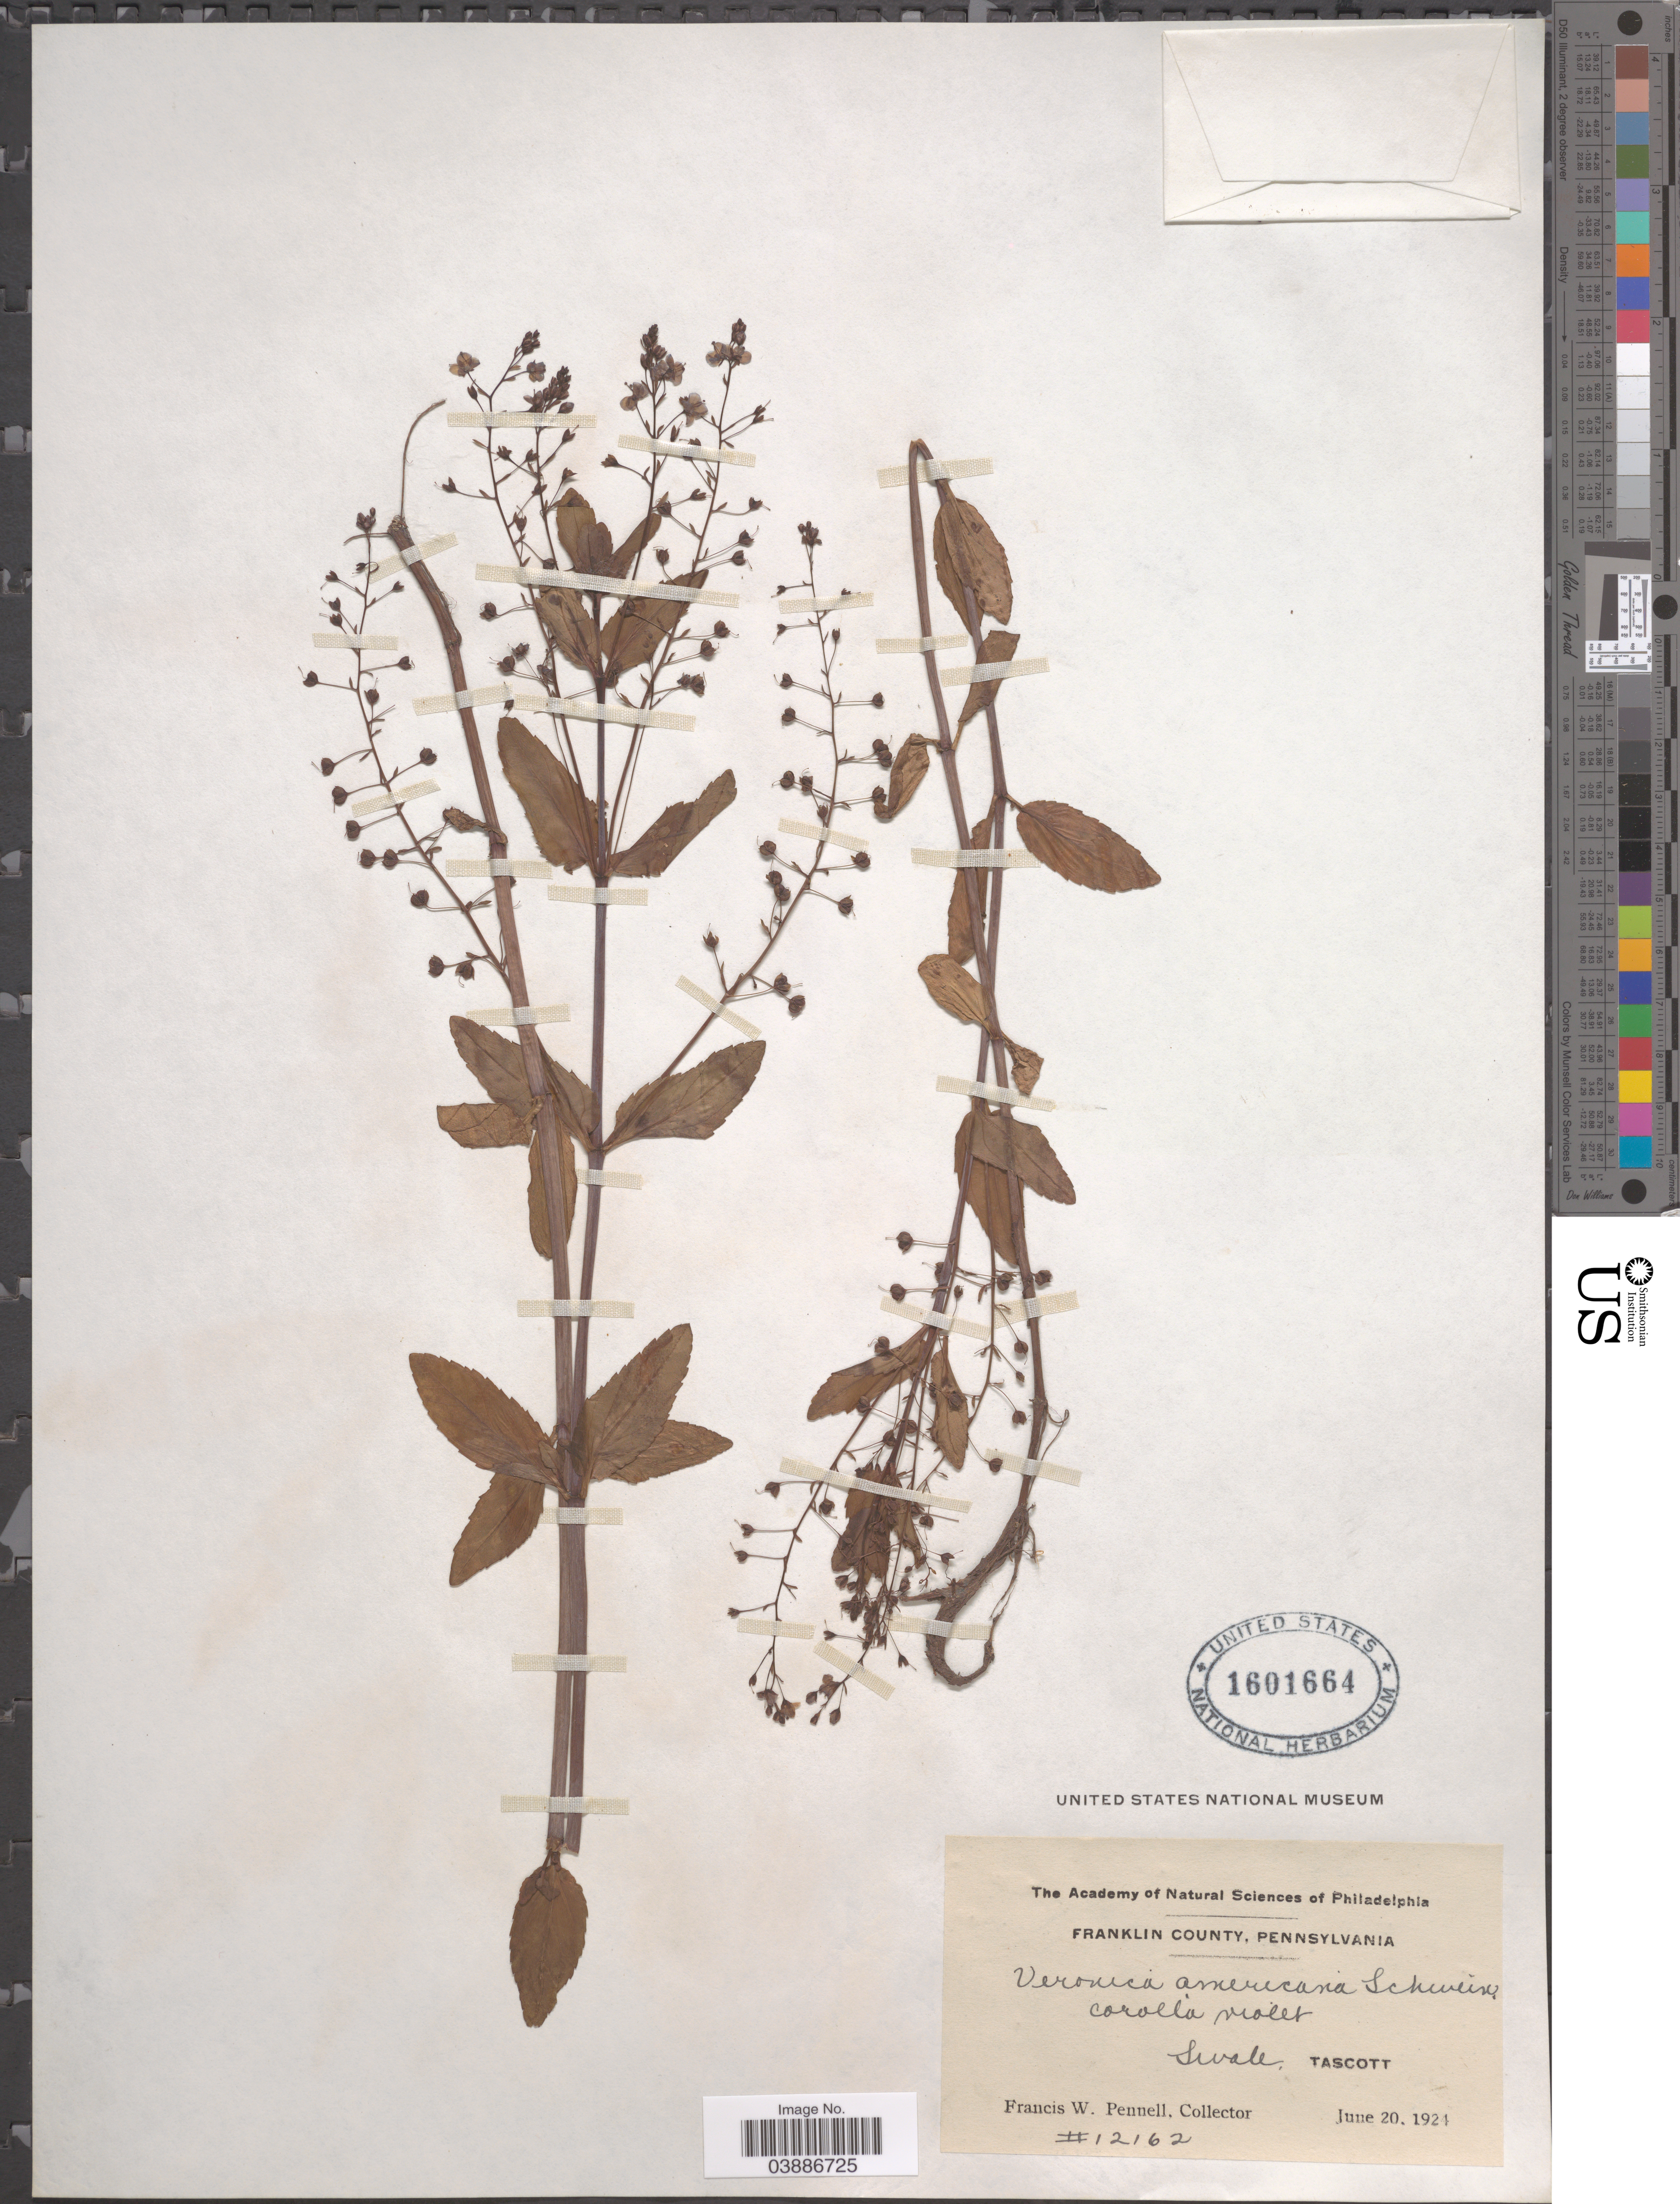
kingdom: Plantae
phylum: Tracheophyta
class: Magnoliopsida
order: Lamiales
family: Plantaginaceae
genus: Veronica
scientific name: Veronica americana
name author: Schwein. ex Benth.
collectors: F. W. Pennell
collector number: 12162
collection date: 1924-06-20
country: United States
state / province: Pennsylvania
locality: Franklin county. Swale, Tascott.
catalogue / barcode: US 1601664